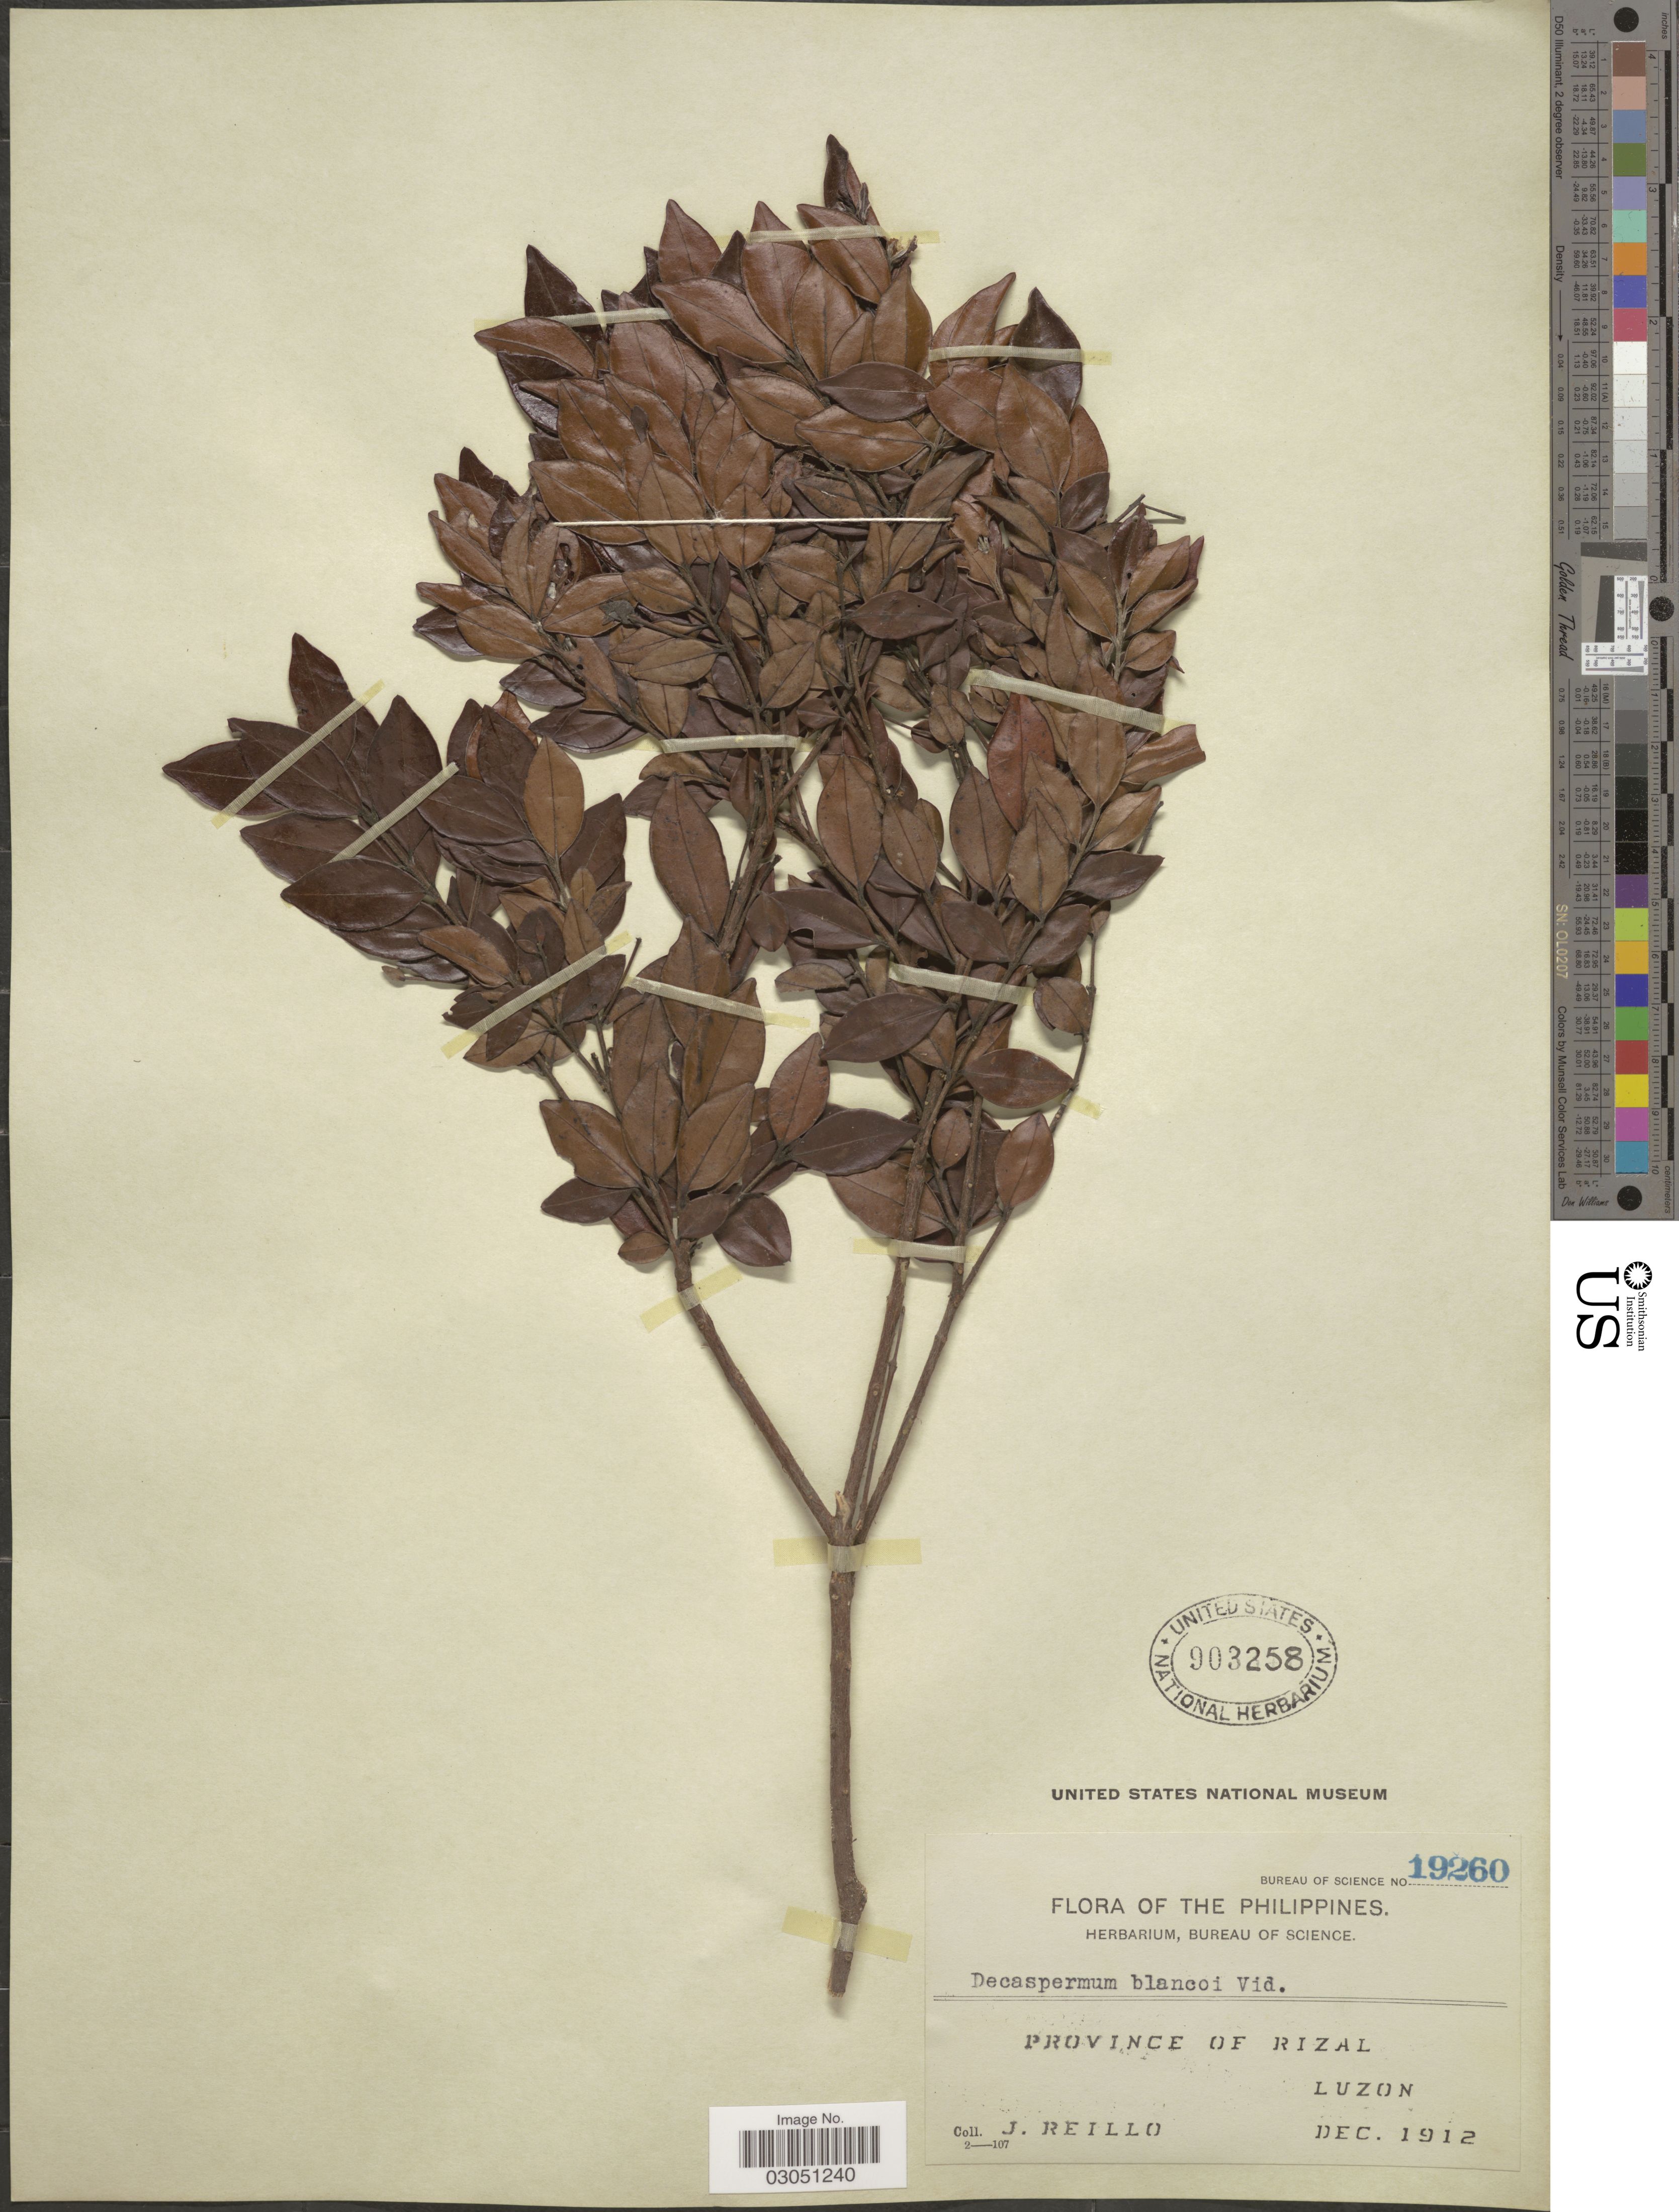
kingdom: Plantae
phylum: Tracheophyta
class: Magnoliopsida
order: Myrtales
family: Myrtaceae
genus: Decaspermum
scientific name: Decaspermum blancoi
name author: Vidal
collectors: J. Reillo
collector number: Bureau of science 19260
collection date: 1912-12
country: Philippines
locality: Province of Rizal, Luzon.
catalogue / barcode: US 903258